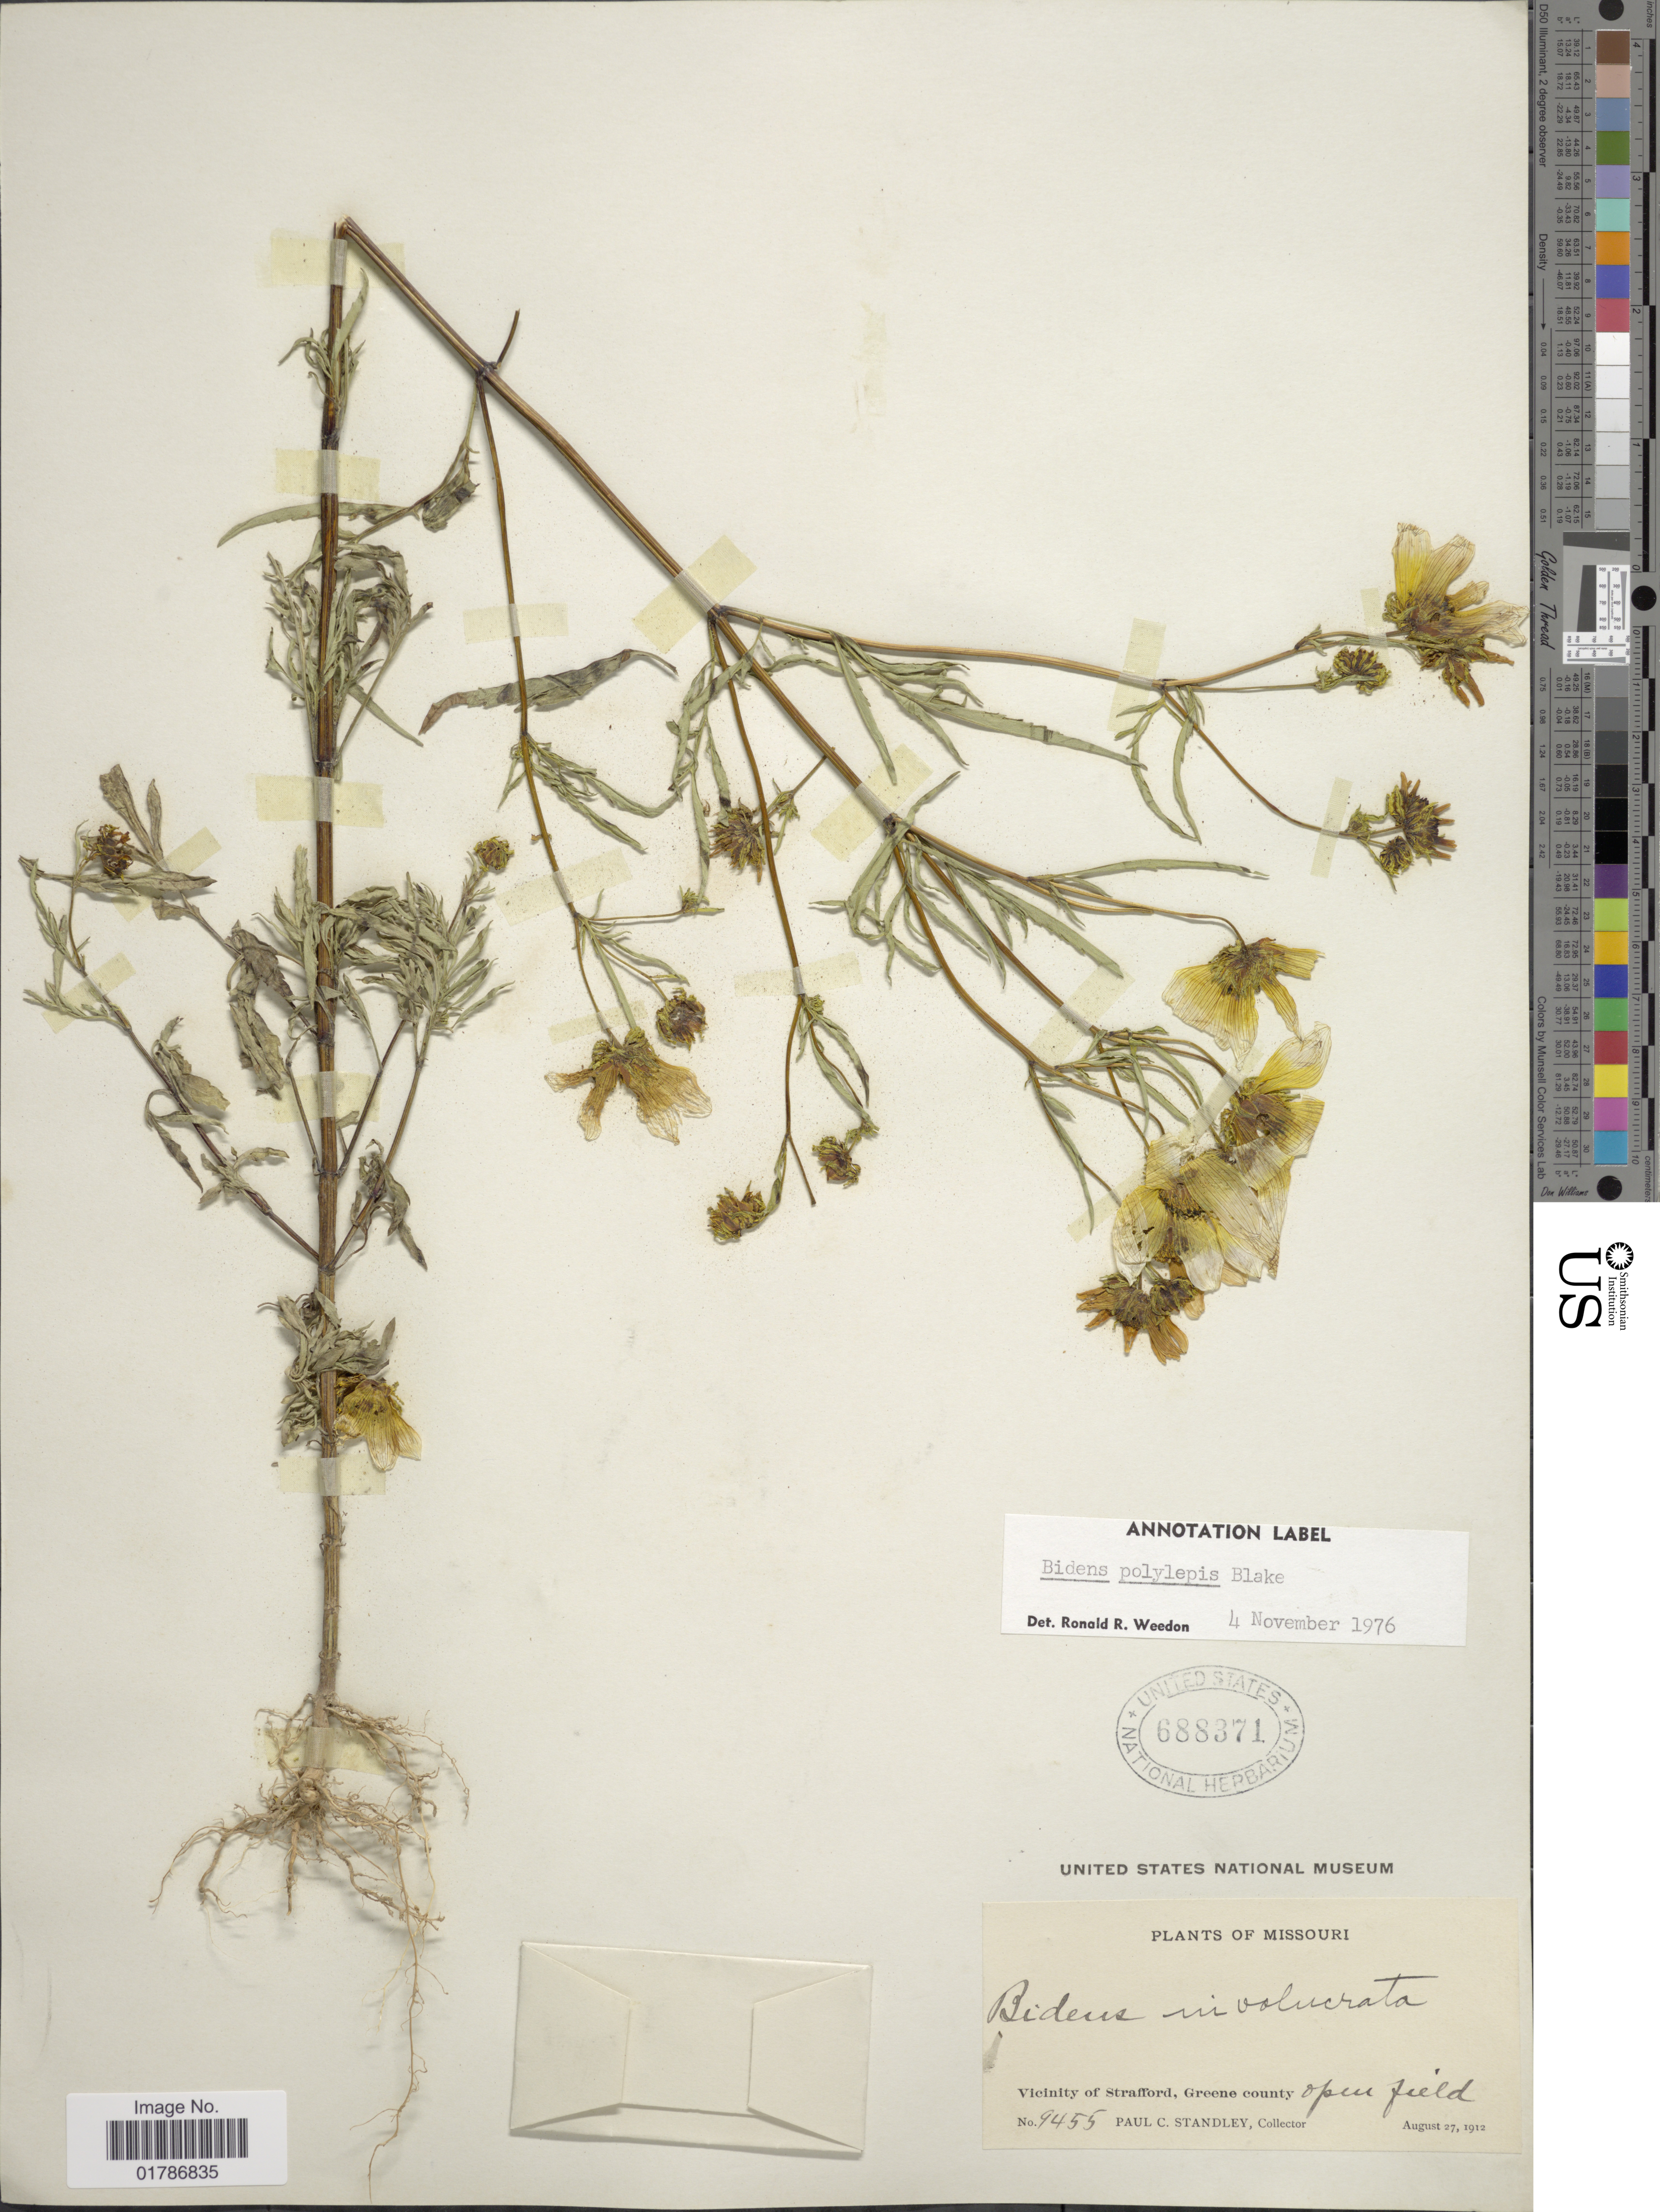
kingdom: Plantae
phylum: Tracheophyta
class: Magnoliopsida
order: Asterales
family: Asteraceae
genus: Bidens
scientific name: Bidens polylepis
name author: S.F. Blake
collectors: P. C. Standley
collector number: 9455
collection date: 1912-08-27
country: United States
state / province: Missouri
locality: Vicinity of Strafford, Greene County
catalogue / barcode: US 688371